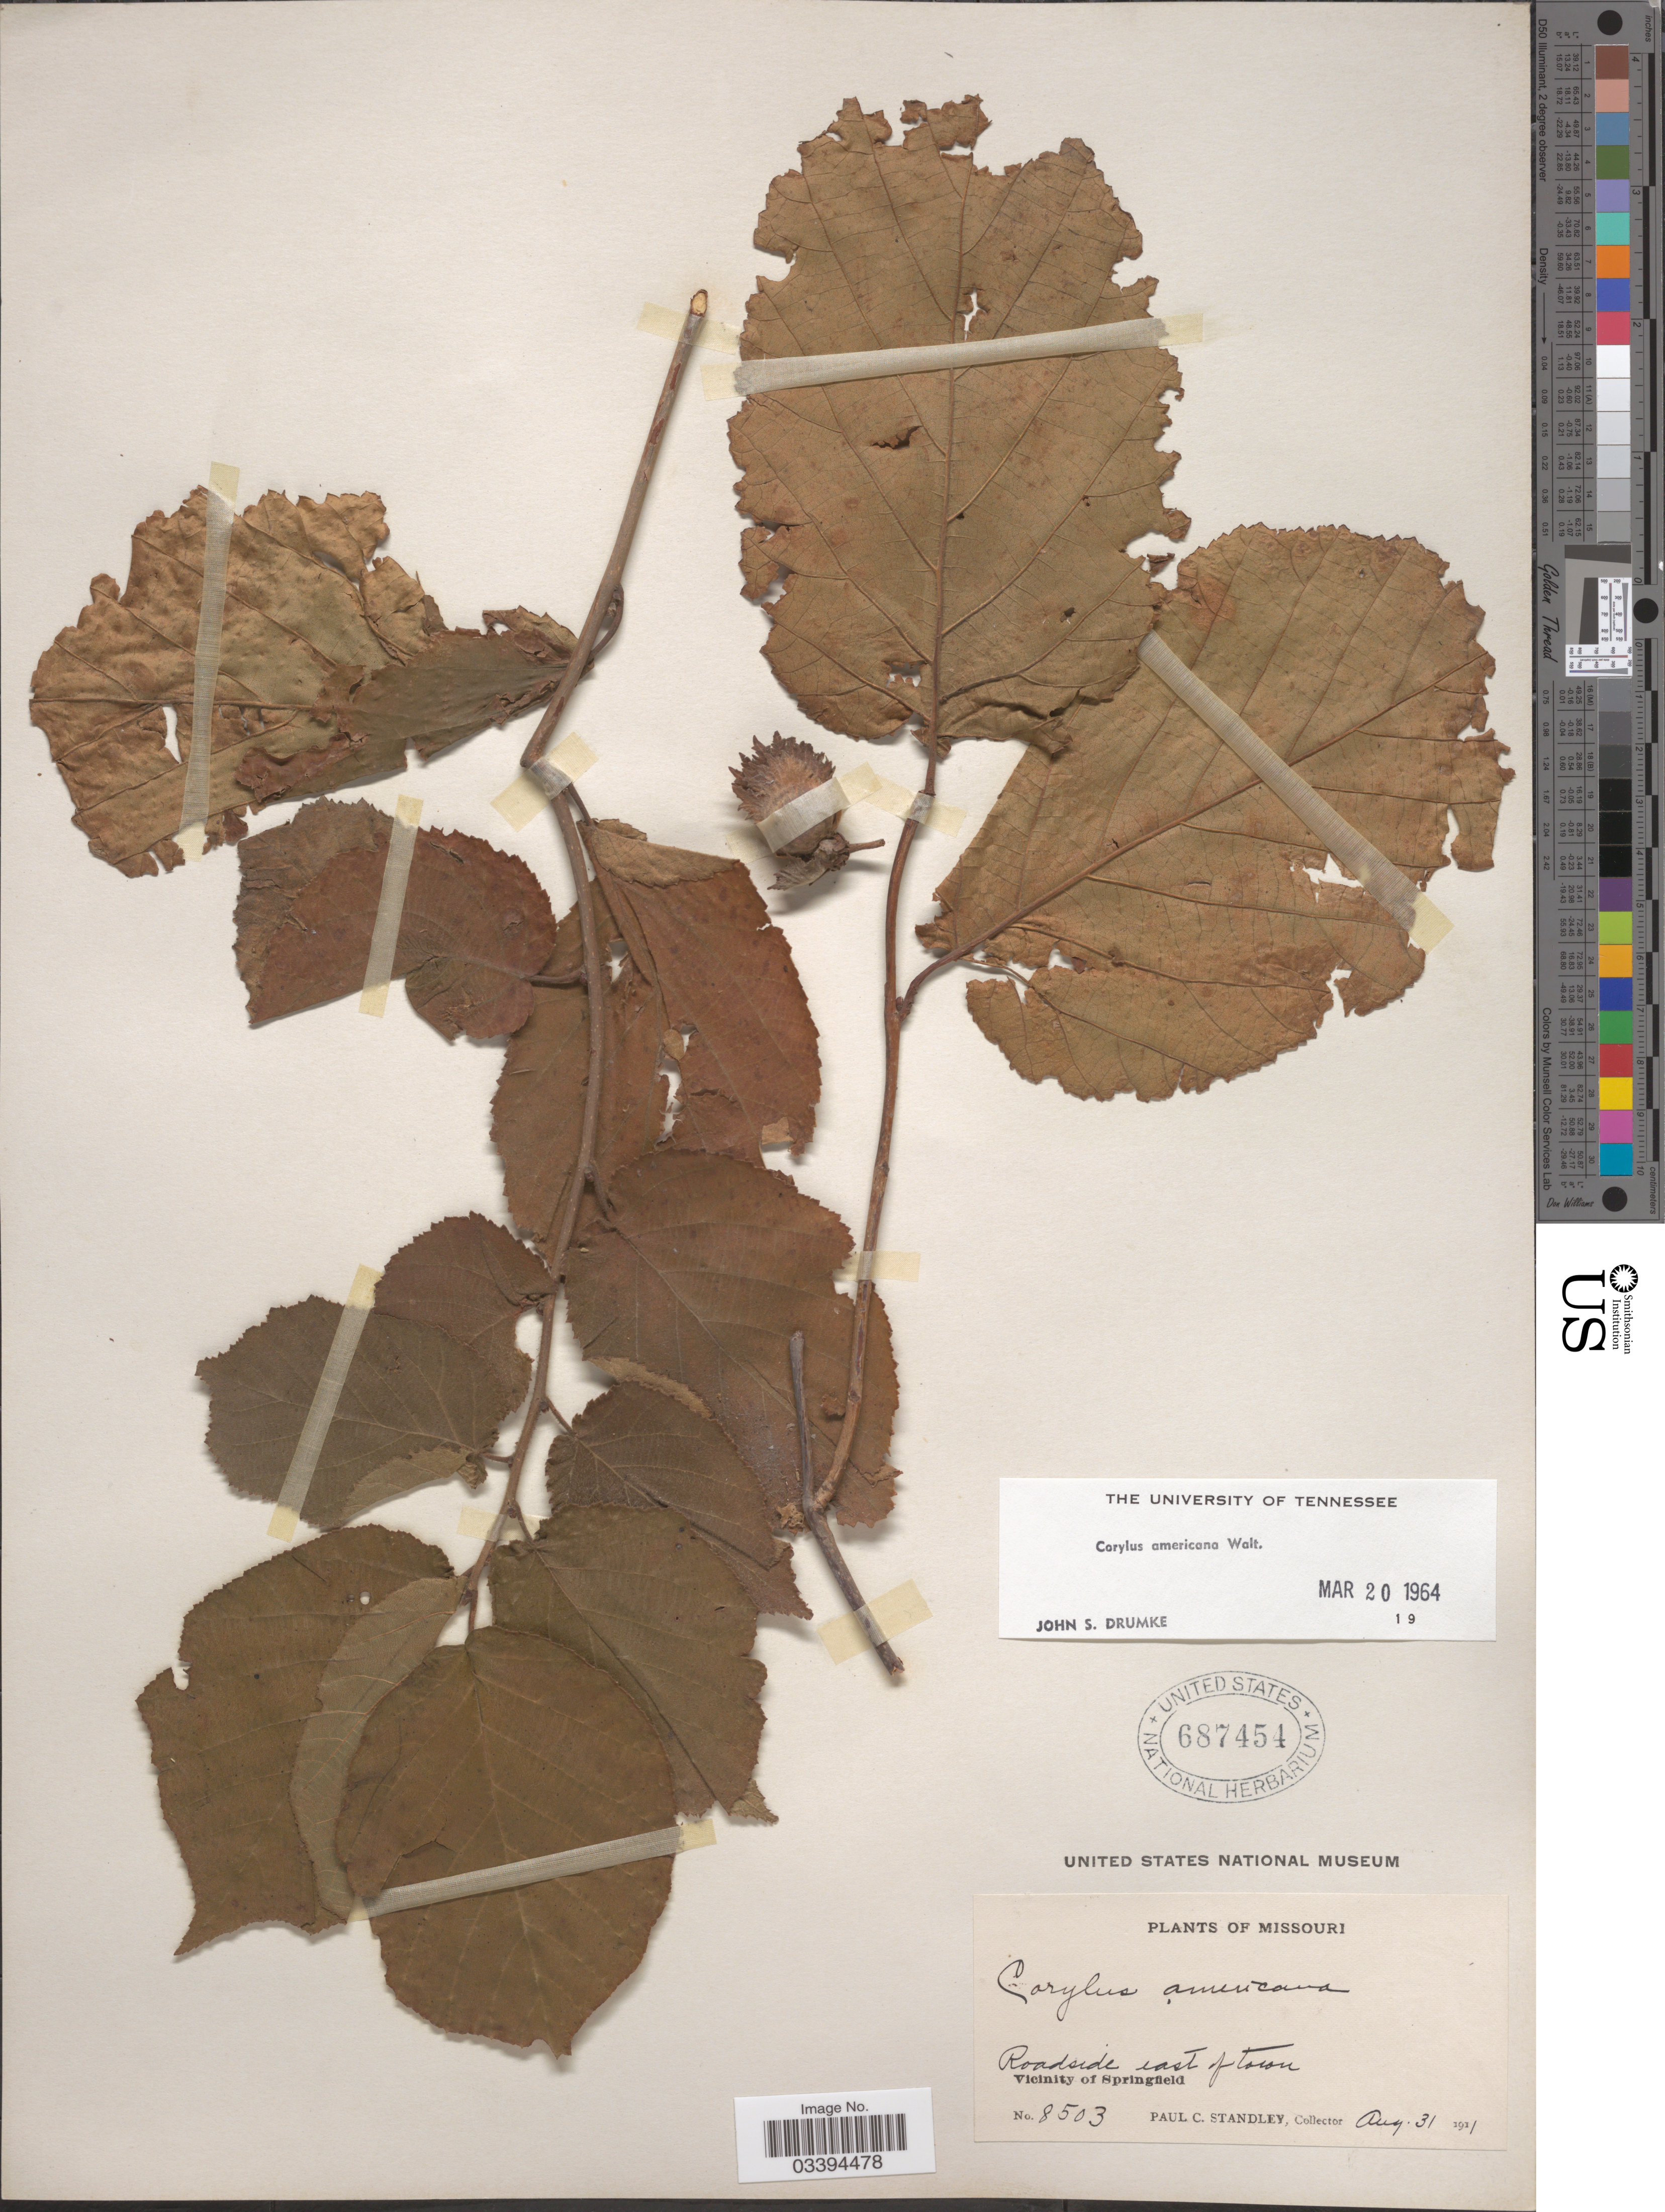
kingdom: Plantae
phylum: Tracheophyta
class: Magnoliopsida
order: Fagales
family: Betulaceae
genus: Corylus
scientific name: Corylus americana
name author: Walter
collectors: P. C. Standley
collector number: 8503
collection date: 1911-08-31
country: United States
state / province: Missouri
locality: Roadside east of town. Vicinity of Springfield.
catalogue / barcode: US 687454